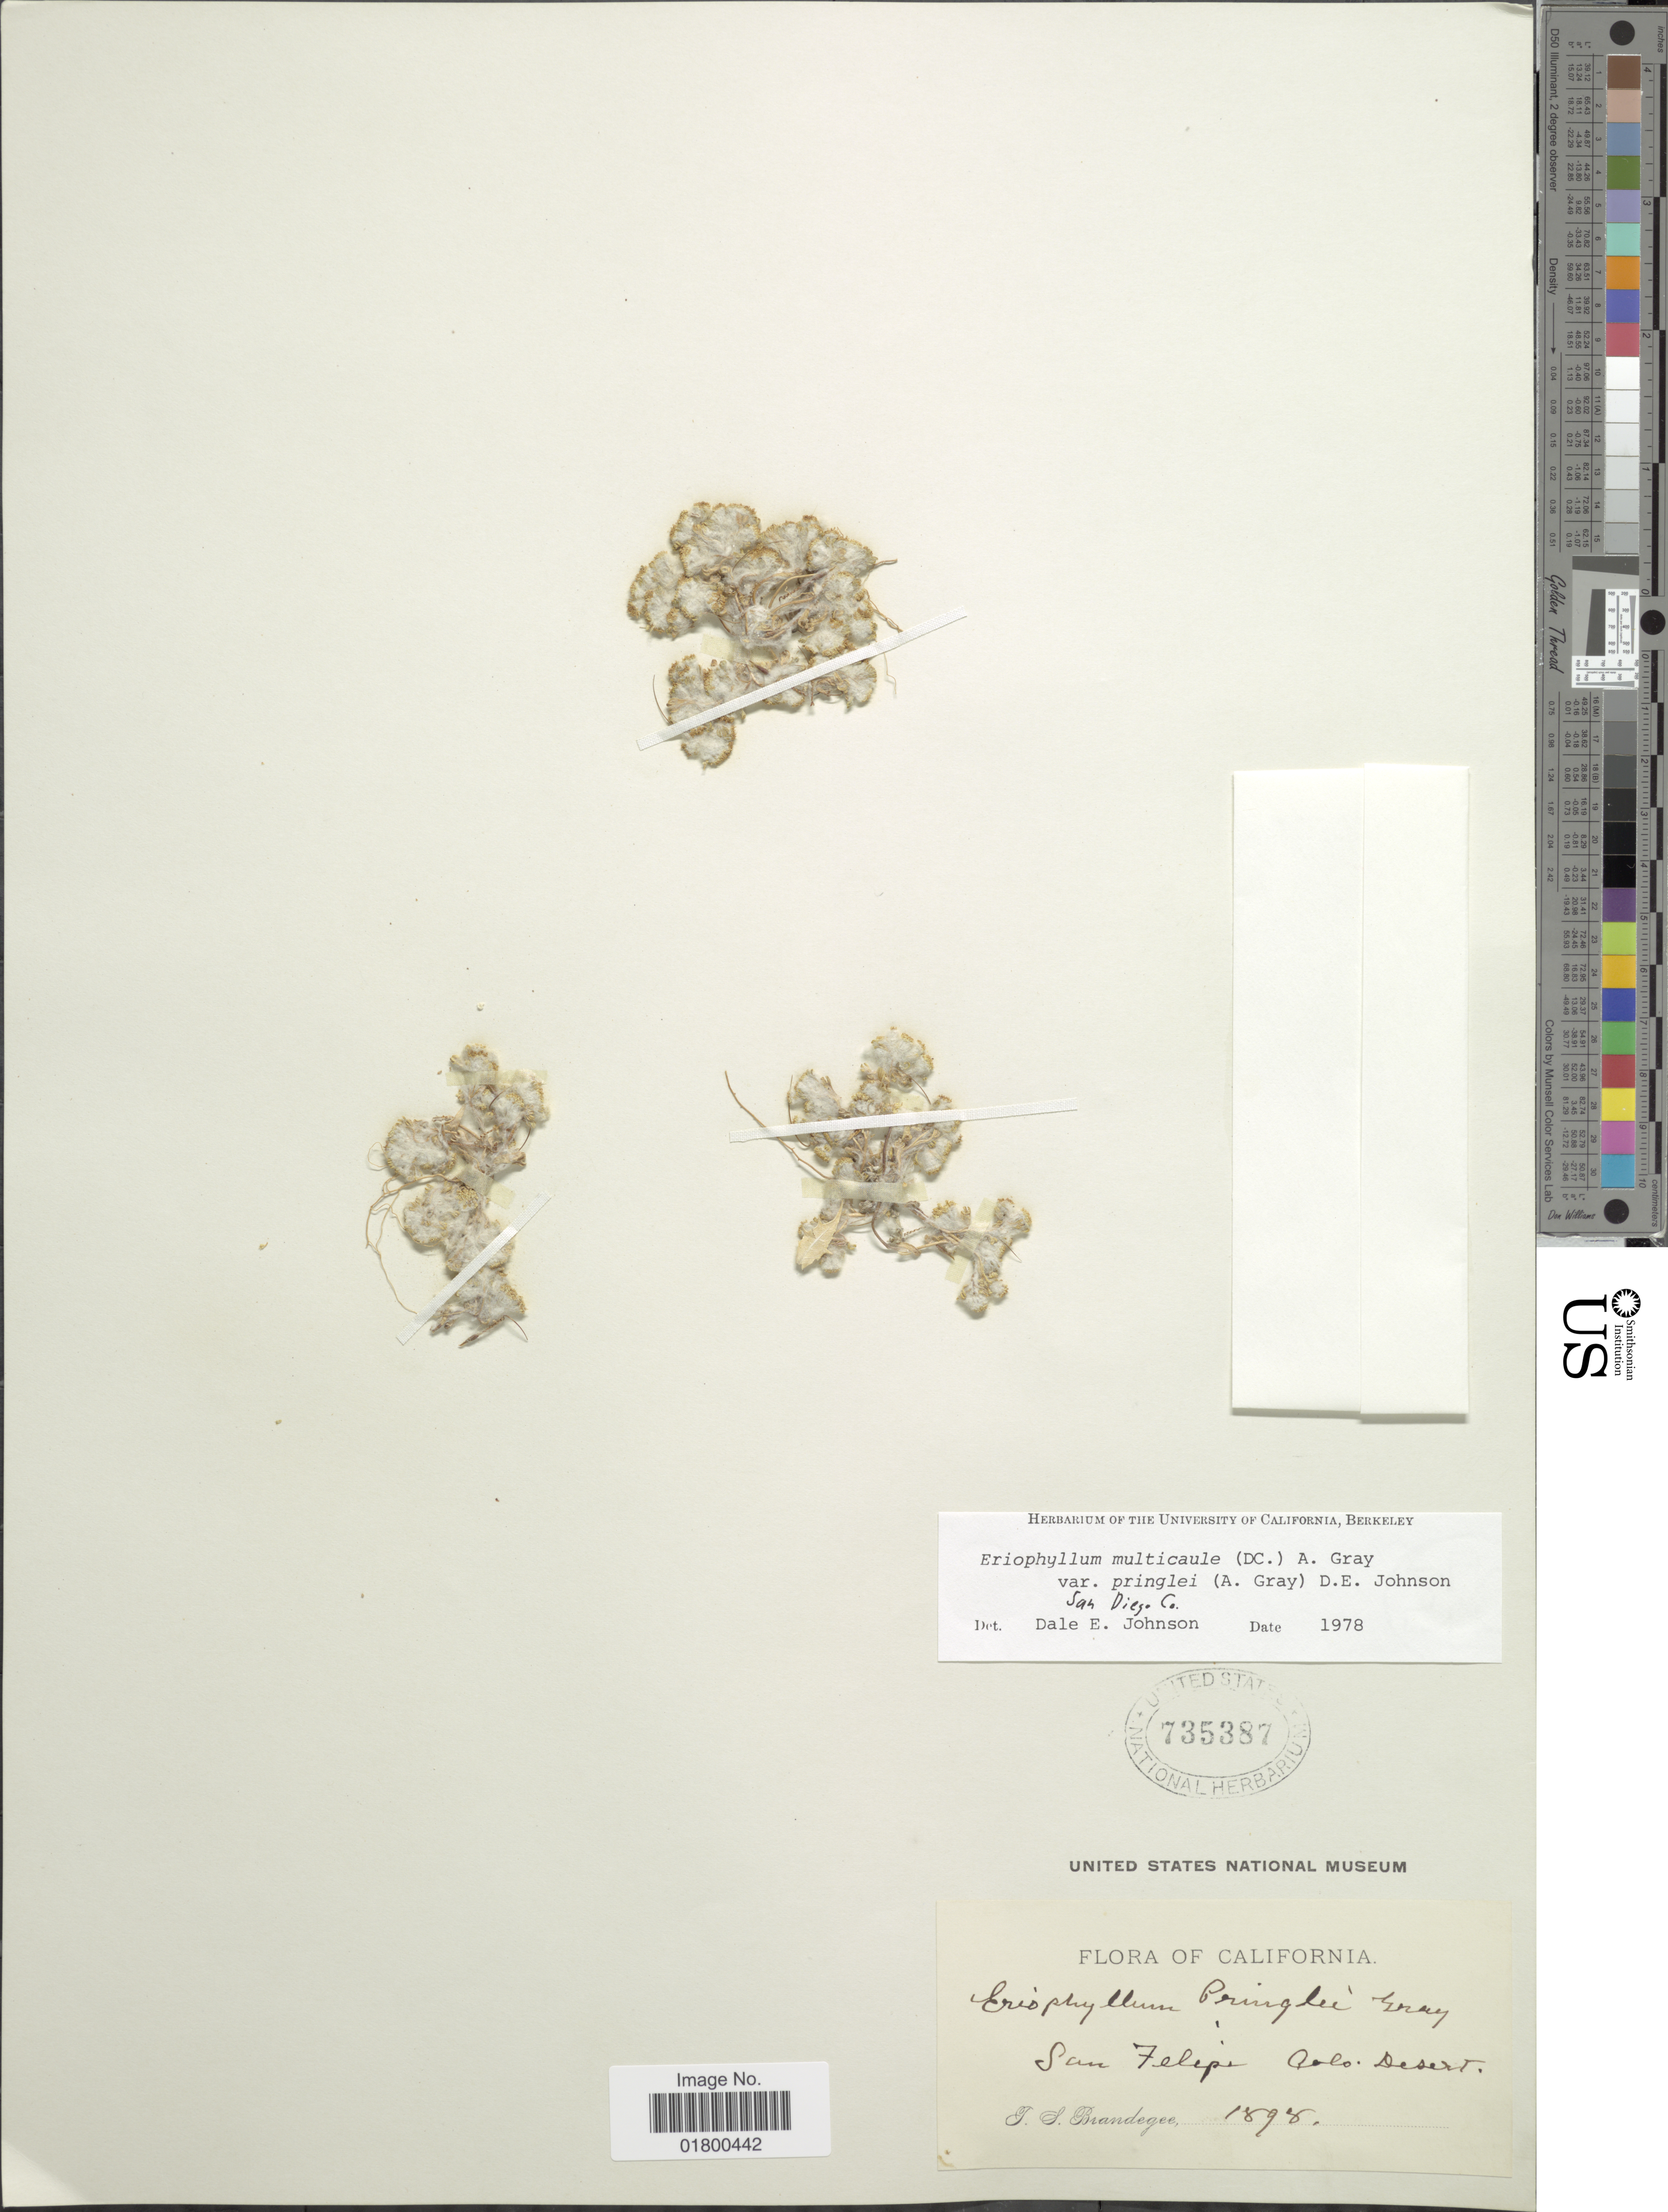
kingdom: Plantae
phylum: Tracheophyta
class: Magnoliopsida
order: Asterales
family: Asteraceae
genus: Eriophyllum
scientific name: Eriophyllum multicaule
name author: (DC.) A. Gray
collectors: T. S. Brandegee (herbarium)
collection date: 1898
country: United States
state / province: California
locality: San Felipe, Colo. desert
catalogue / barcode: US 735387